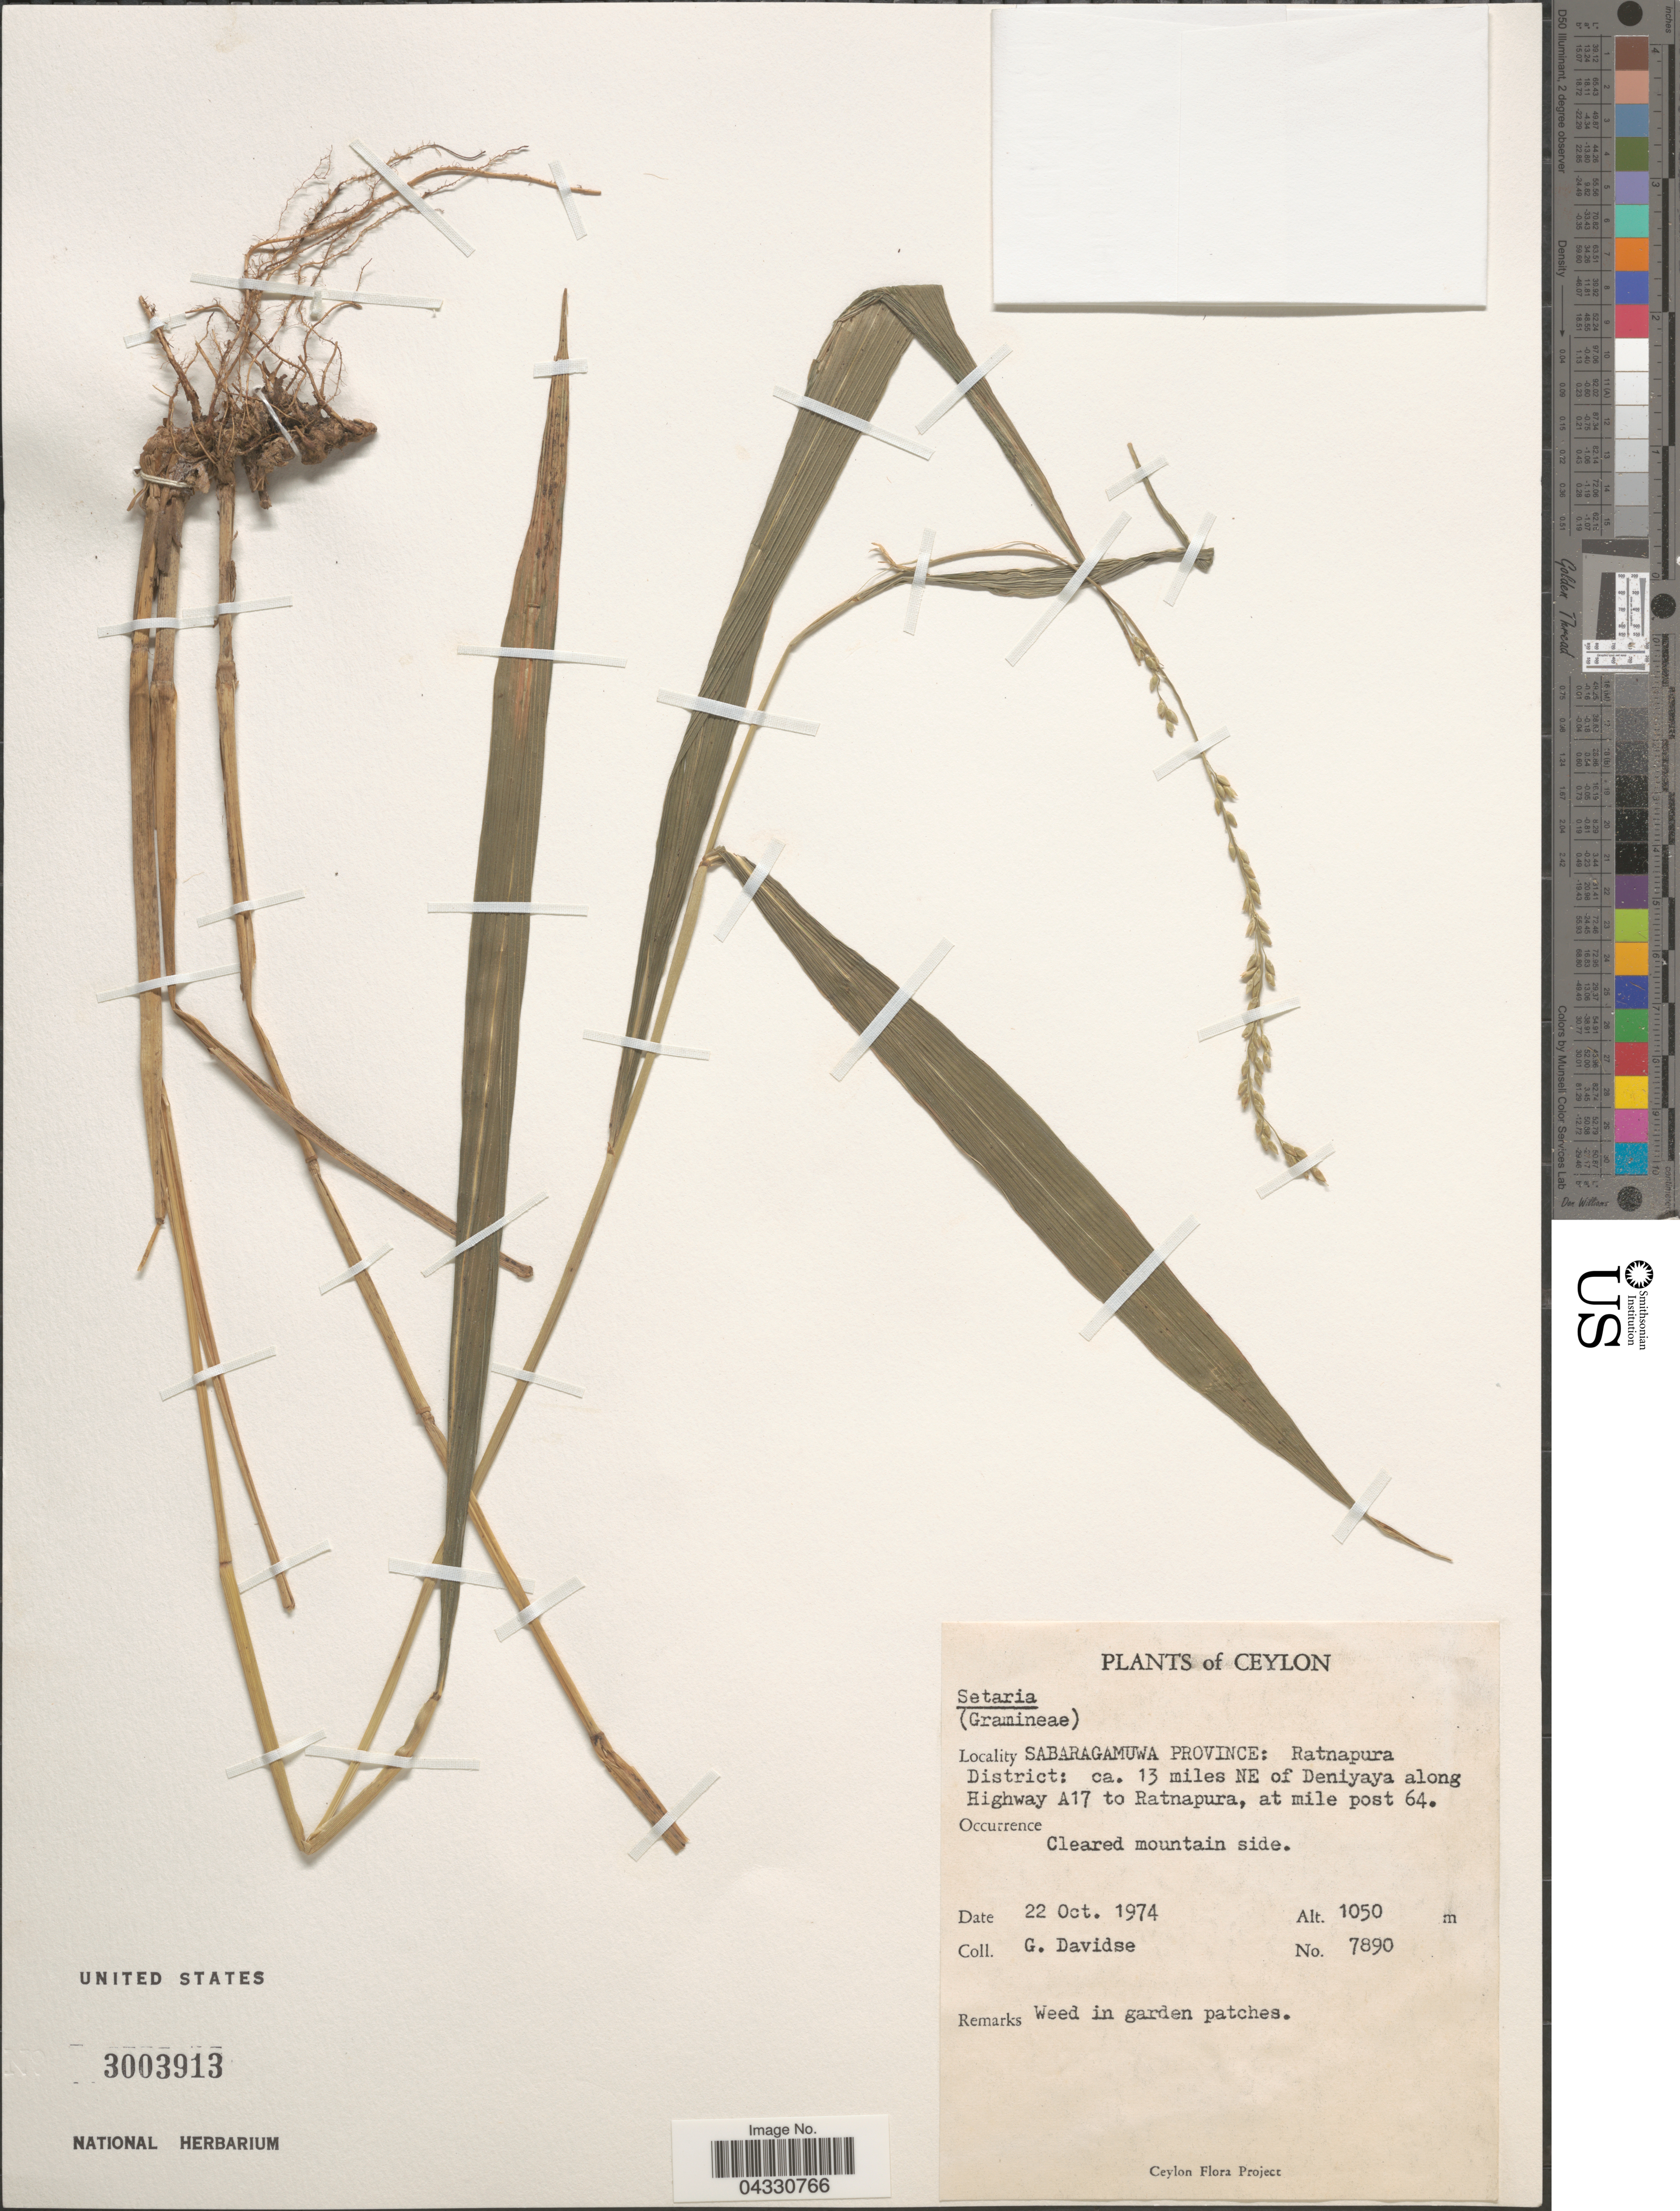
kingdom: Plantae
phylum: Tracheophyta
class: Liliopsida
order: Poales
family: Poaceae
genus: Setaria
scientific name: Setaria sp.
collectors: G. Davidse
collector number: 7890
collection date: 1974-10-22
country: Sri Lanka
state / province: Sabaragamuwa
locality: Ceylon. Ratnapura District: ca. 13 miles NE of Deniyaya along Highway A17 to Ratnapura, at mile post 64.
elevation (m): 1050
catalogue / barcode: US 3003913